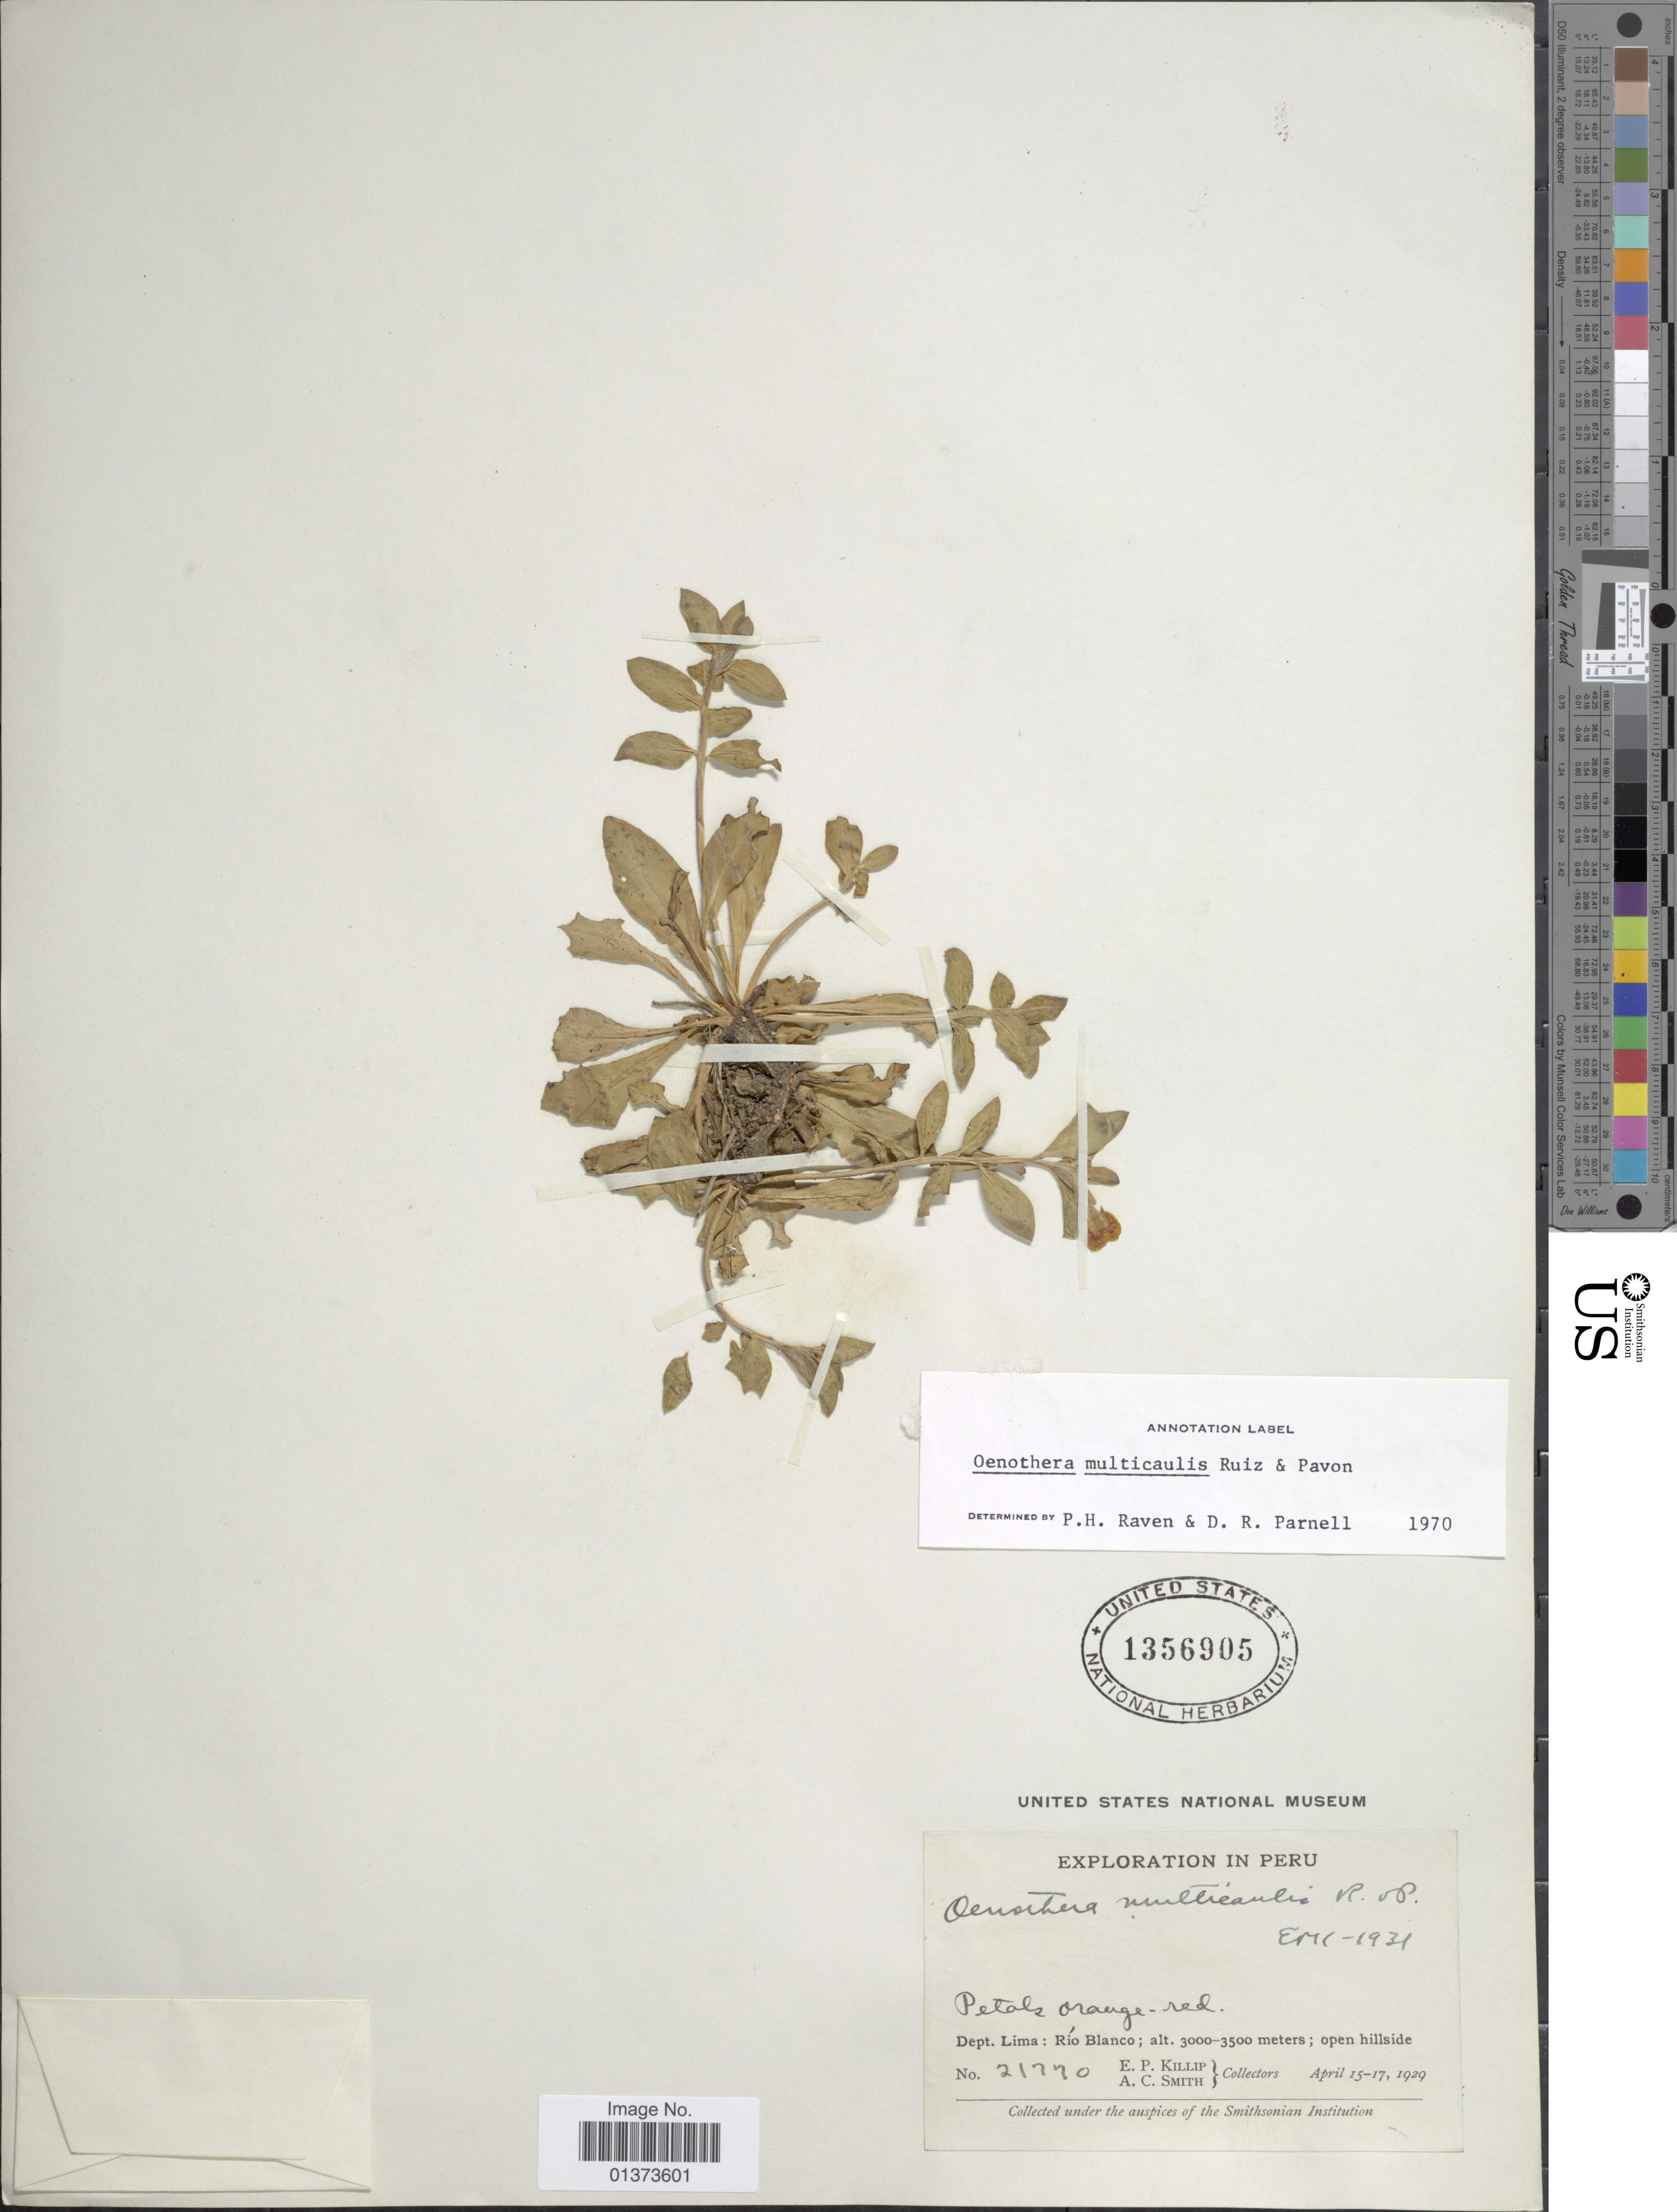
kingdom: Plantae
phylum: Tracheophyta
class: Magnoliopsida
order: Myrtales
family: Onagraceae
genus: Oenothera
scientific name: Oenothera multicaulis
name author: Ruiz & Pav.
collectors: E. P. Killip & A. C. Smith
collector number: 21770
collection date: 1929-04-15/1929-04-17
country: Peru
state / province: Lima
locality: Río Blanco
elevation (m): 3000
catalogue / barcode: US 1356905